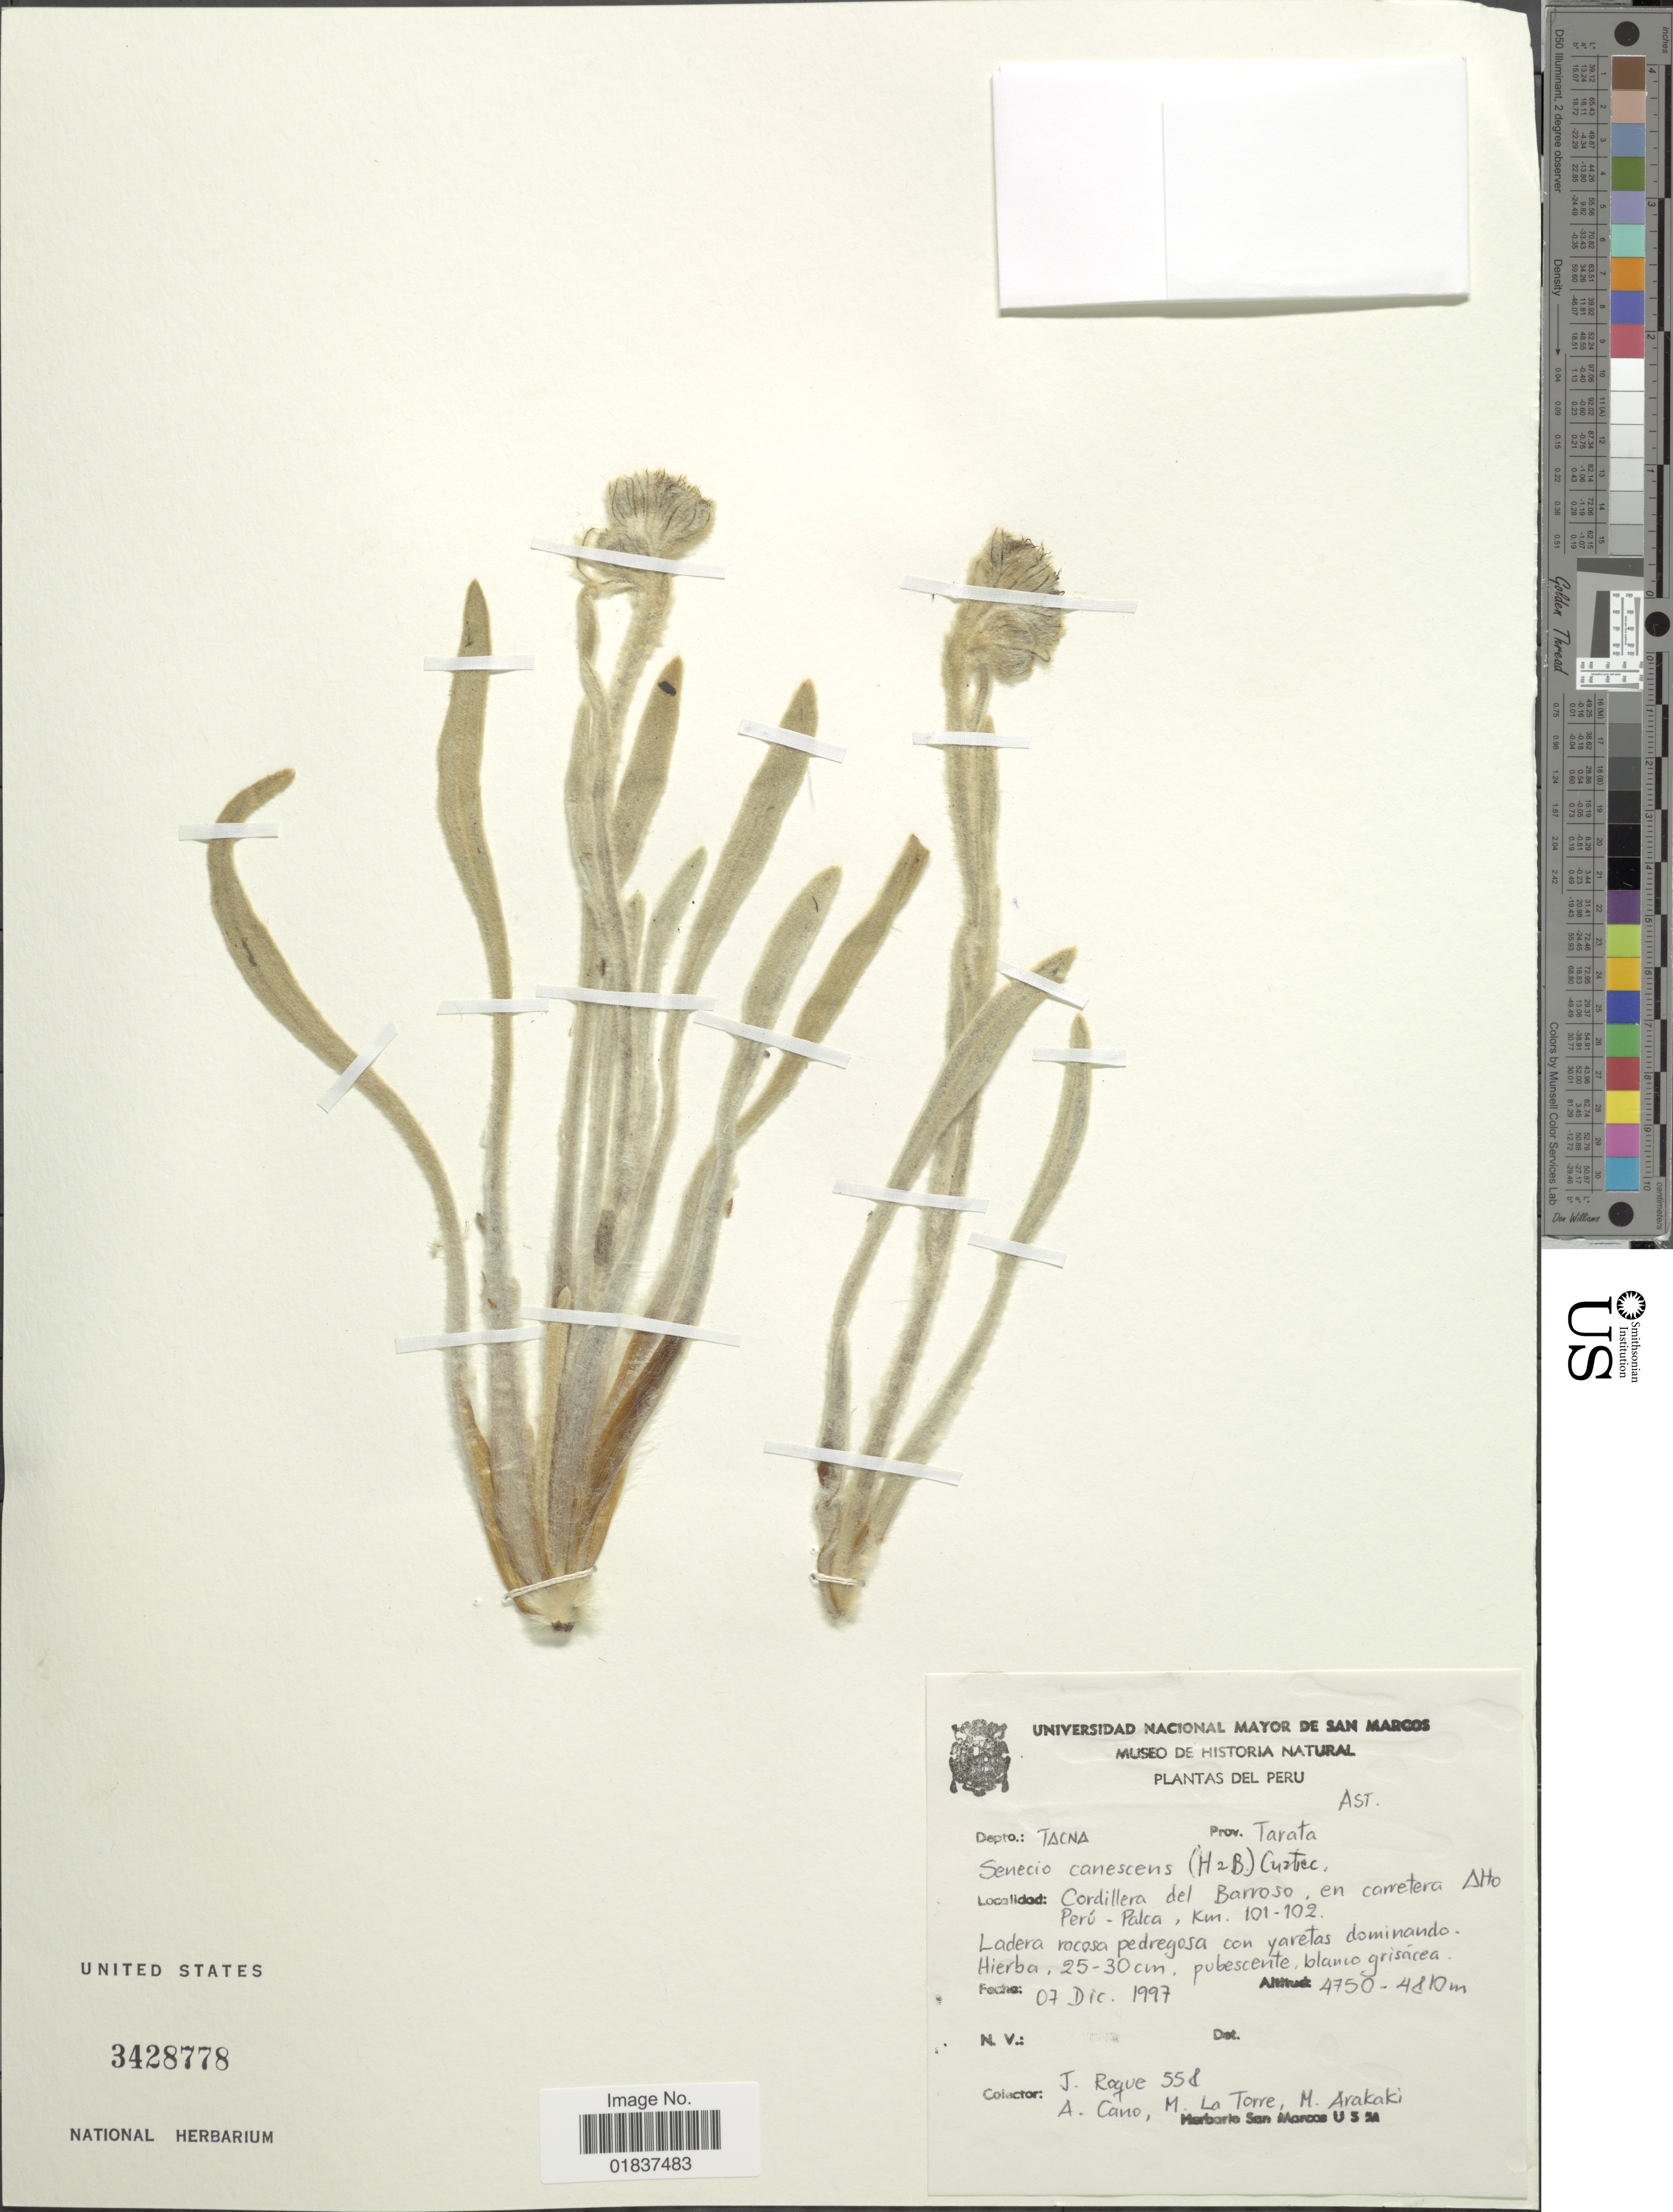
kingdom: Plantae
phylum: Tracheophyta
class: Magnoliopsida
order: Asterales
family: Asteraceae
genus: Senecio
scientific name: Senecio canescens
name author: (Bonpl.) Cuatrec.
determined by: Salomon, Luciana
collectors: J. Rogue, A. Cano, M. La Torre & M. Arakaki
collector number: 558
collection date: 1997-12-07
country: Peru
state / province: Tacna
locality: Depto.: Tacna. Prov. Tarata. Cordillera del Barroso, en carretera Alto Peru-Palca, Km. 101-102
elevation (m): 4750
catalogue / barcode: US 3428778